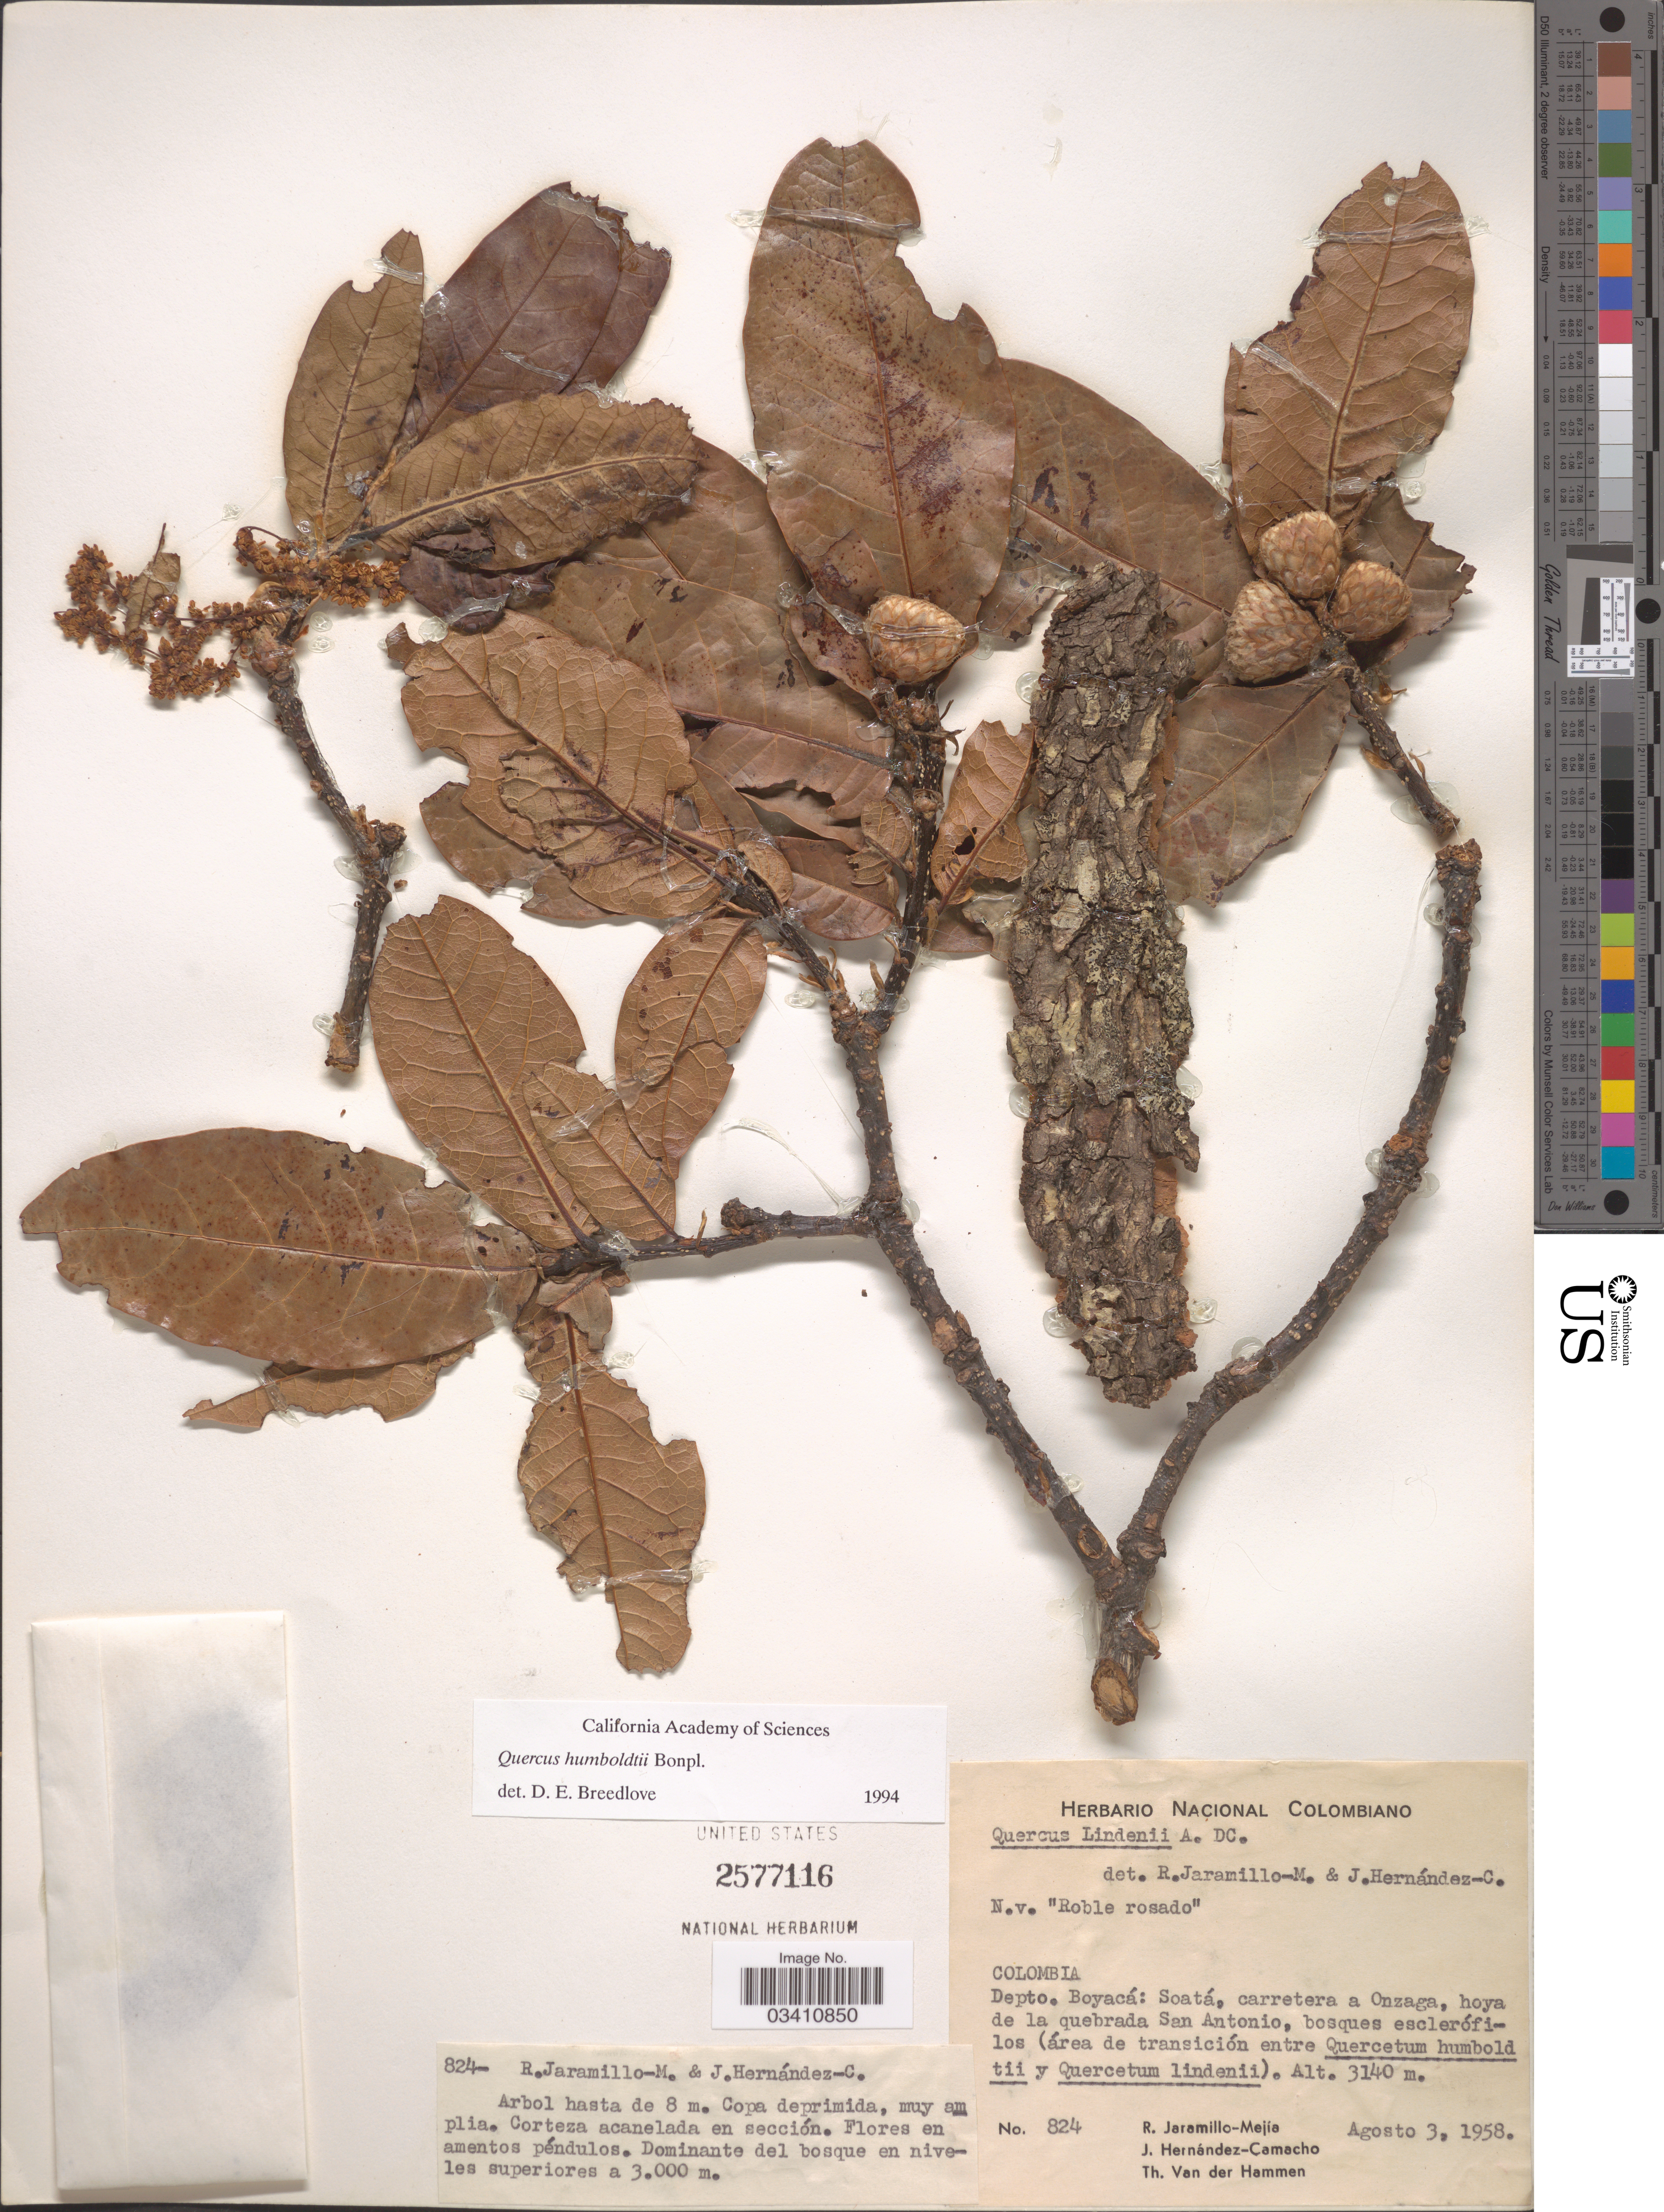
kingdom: Plantae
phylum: Tracheophyta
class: Magnoliopsida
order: Fagales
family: Fagaceae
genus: Quercus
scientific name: Quercus humboldtii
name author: Bonpl.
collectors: R. Jaramillo M., J. Hernandez Camacho & T. Van der Hammen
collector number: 824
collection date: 1958-08-03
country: Colombia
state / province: Boyacá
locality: Depto. Boyacá: Soatá, carretera a Onzaga, hoya de la quebrada San Antonio.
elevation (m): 3000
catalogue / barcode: US 2577116